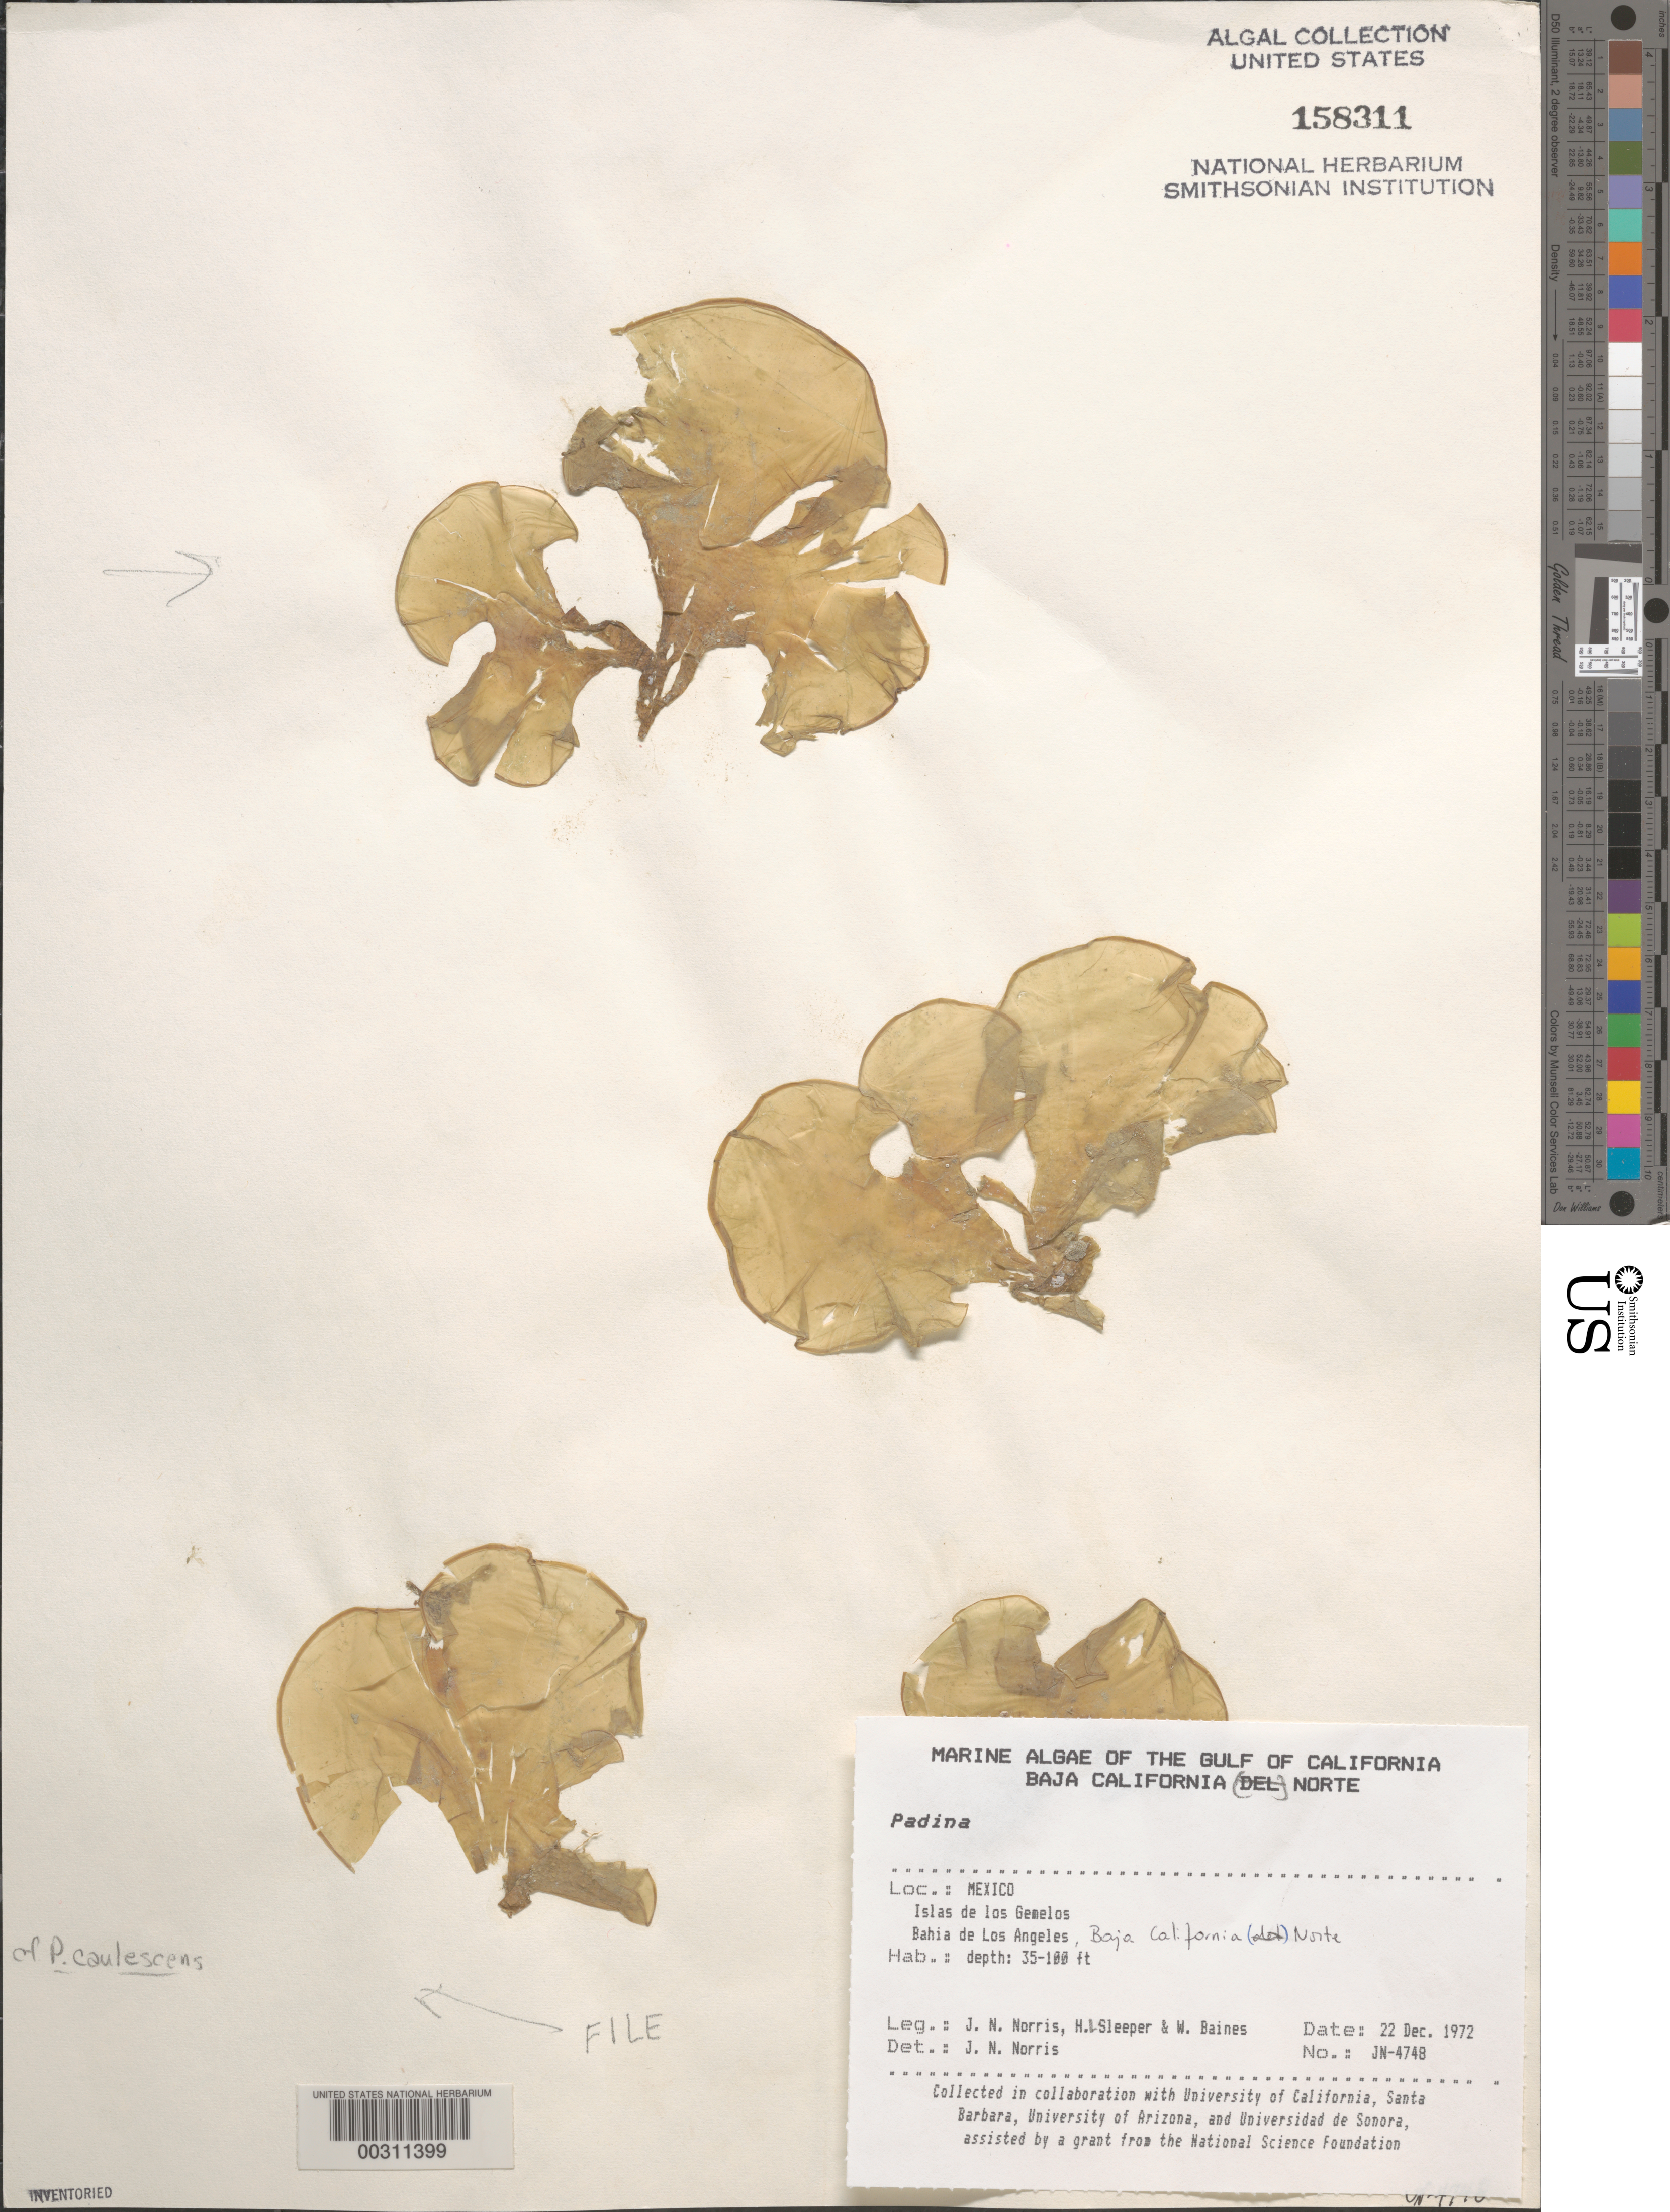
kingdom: Chromista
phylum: Ochrophyta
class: Phaeophyceae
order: Dictyotales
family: Dictyotaceae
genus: Padina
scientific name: Padina caulescens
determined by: Norris, James N.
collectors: J. N. Norris, H. Sleeper & W. Baines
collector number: JN-4748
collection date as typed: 22 Dec 1972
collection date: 1972-12-22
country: Mexico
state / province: Baja California Norte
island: Isla de Los Gemelitos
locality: Bahia de los Angeles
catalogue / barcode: US 158311